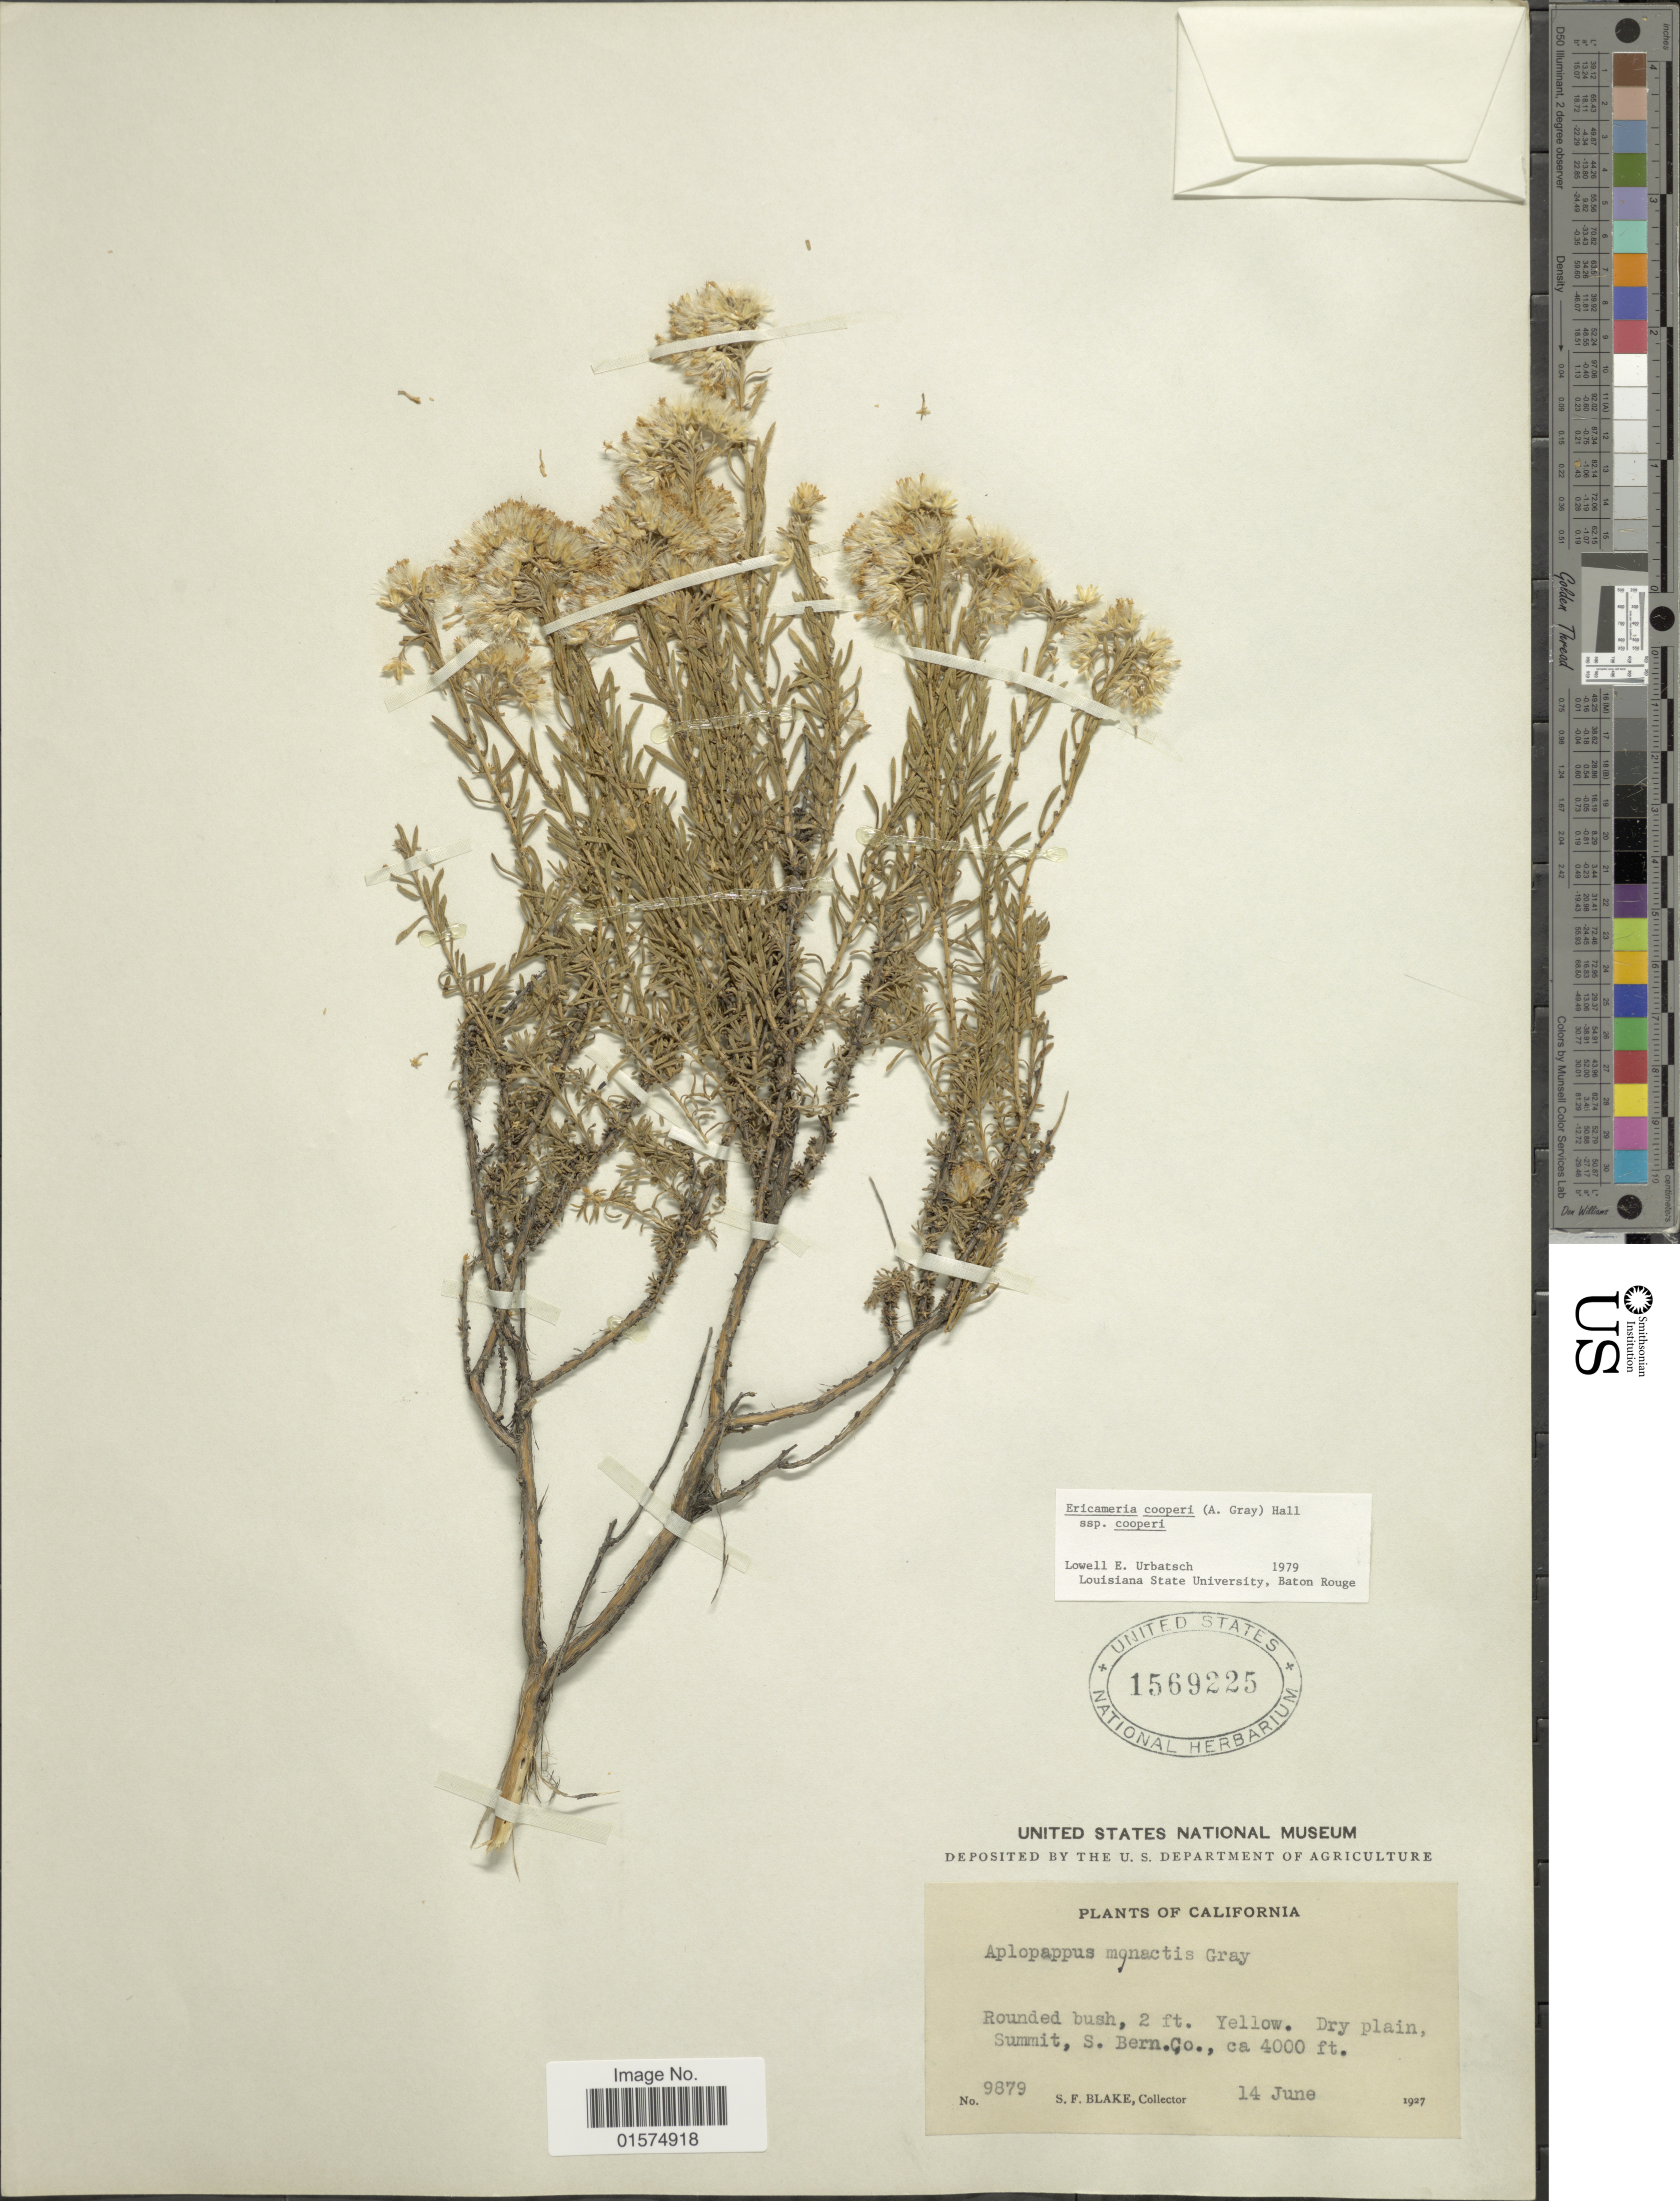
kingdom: Plantae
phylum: Tracheophyta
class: Magnoliopsida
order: Asterales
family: Asteraceae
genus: Ericameria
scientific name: Ericameria cooperi var. cooperi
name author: (A. Gray) Hall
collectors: S. Blake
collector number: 9879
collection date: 1927-06-14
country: United States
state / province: California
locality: Summit, S. Bern. Co.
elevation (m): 1219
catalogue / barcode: US 1569225